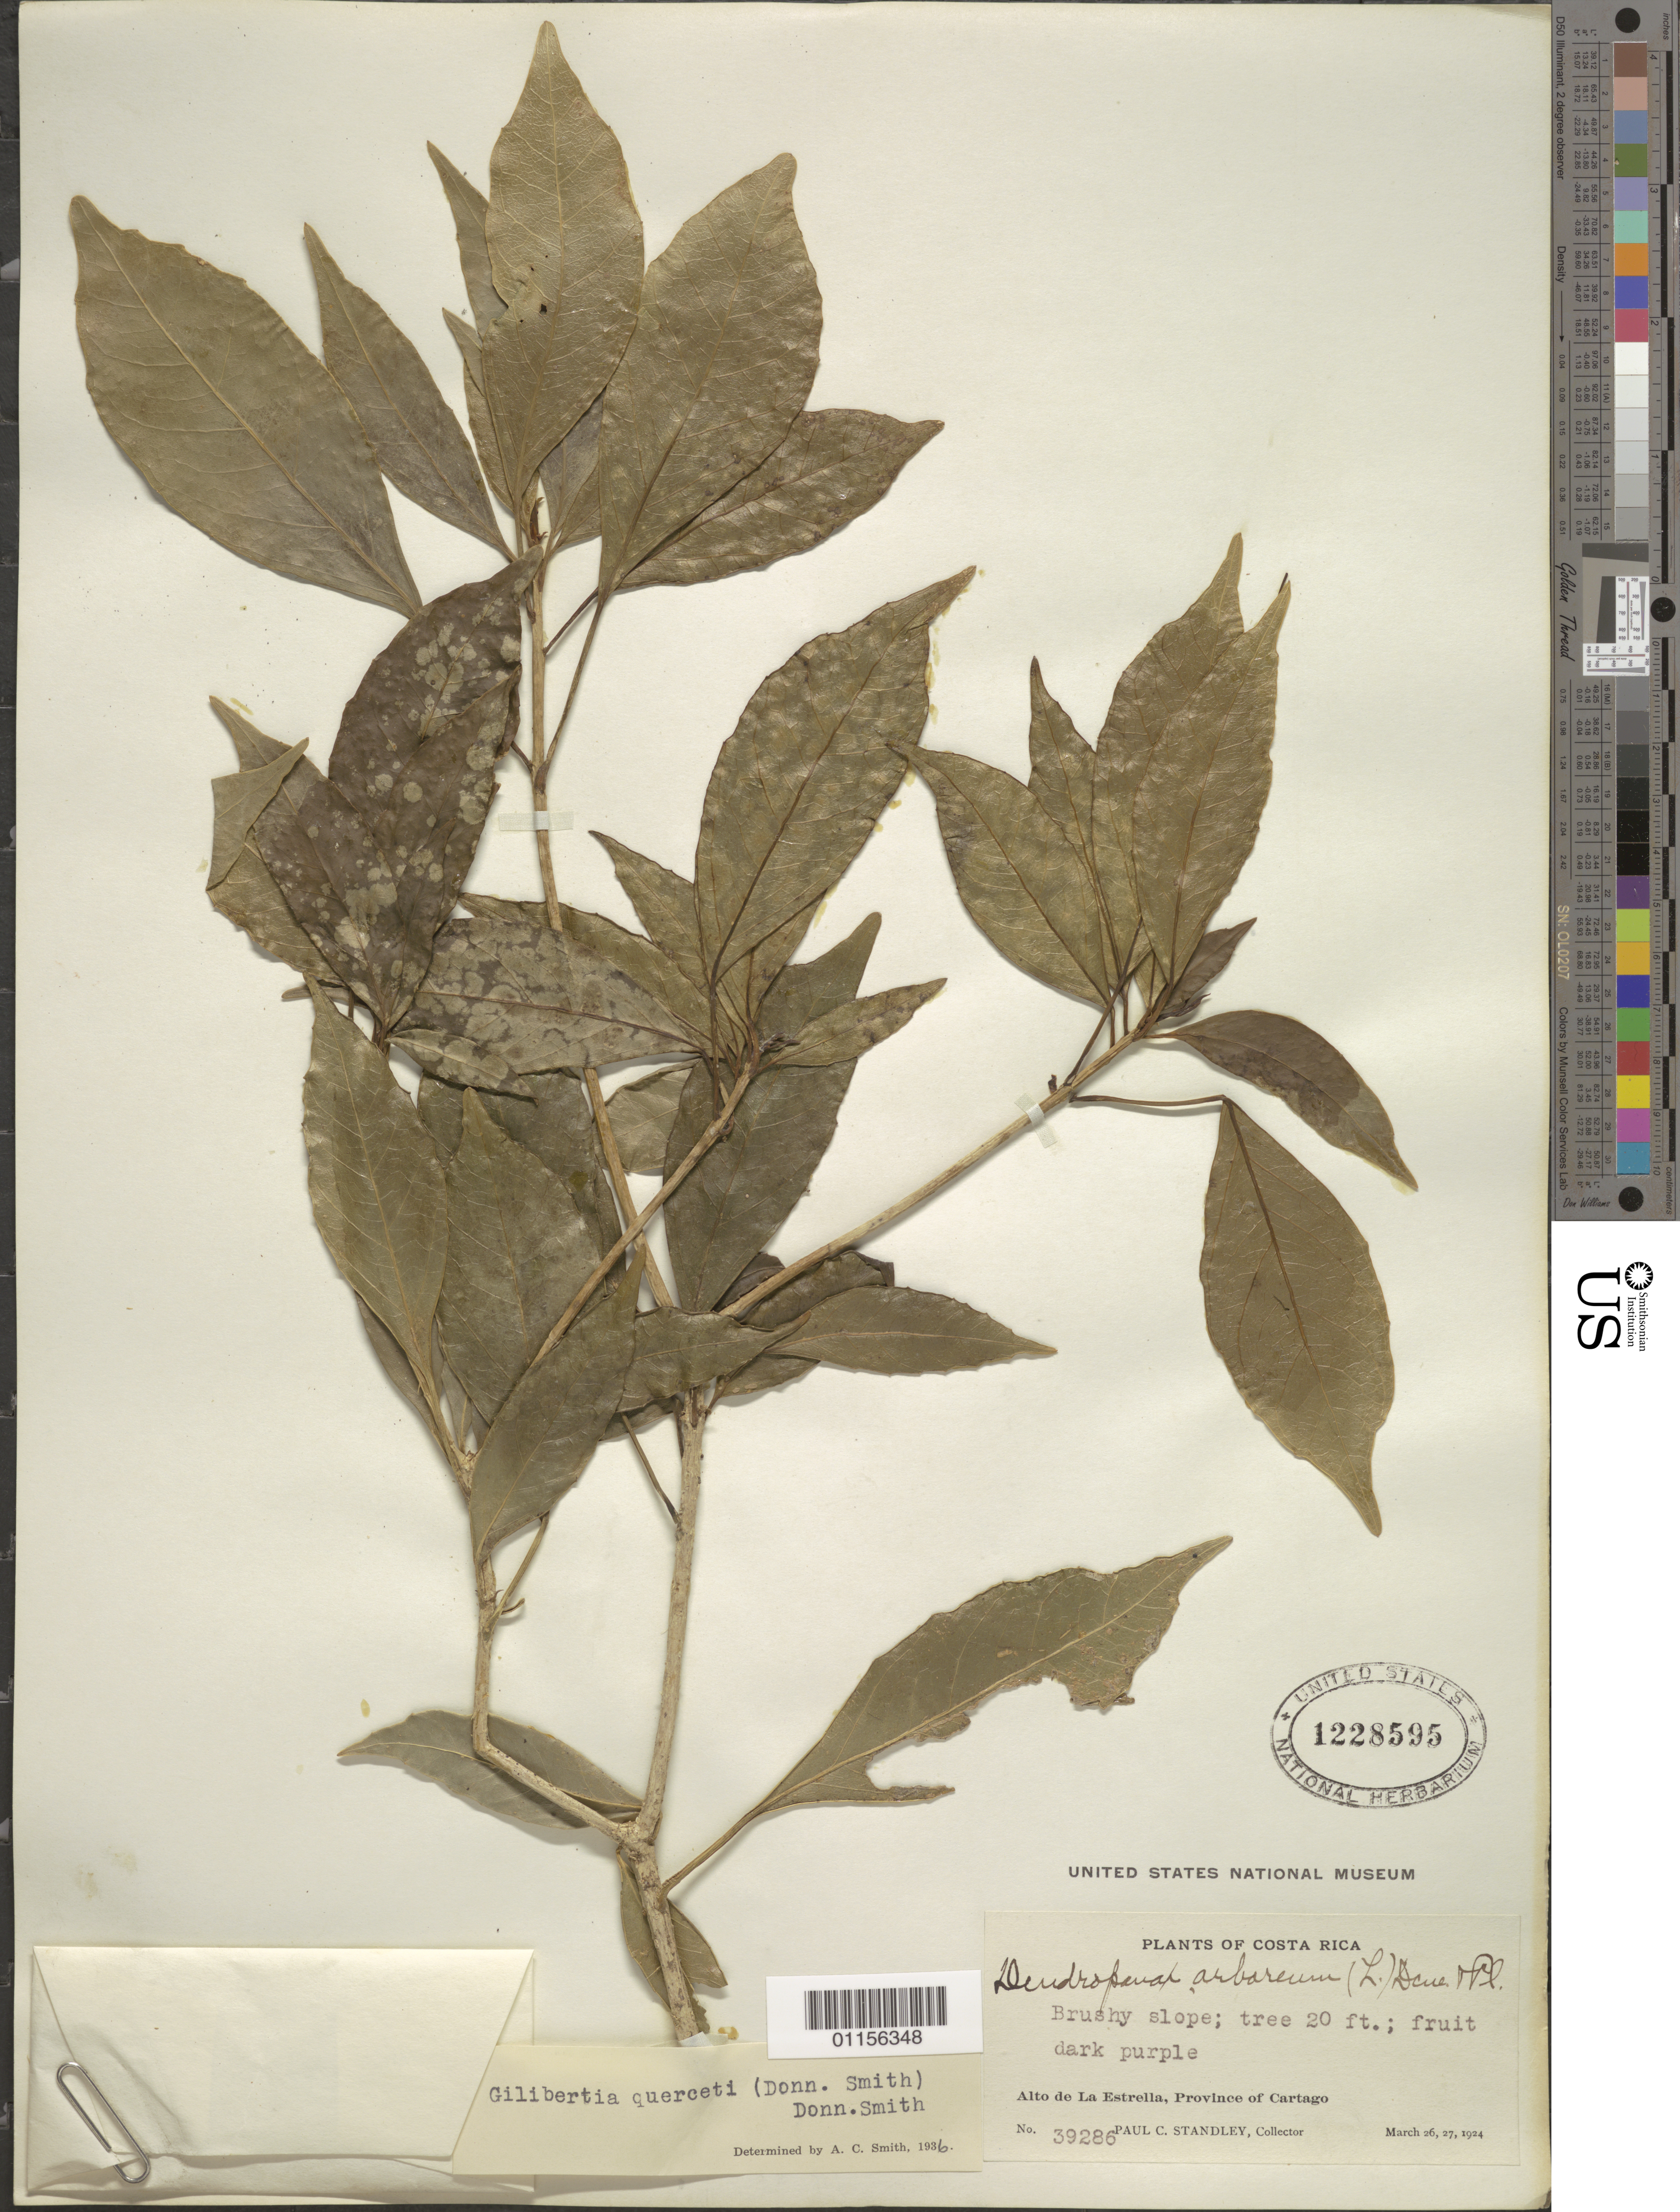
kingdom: Plantae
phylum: Tracheophyta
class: Magnoliopsida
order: Apiales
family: Araliaceae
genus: Dendropanax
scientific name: Dendropanax querceti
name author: Donn. Sm.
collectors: P. C. Standley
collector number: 39286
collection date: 1924-03-26/1924-03-27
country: Costa Rica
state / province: Cartago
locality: Alto de La Estrella.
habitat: Brushy slope.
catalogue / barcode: US 1228595